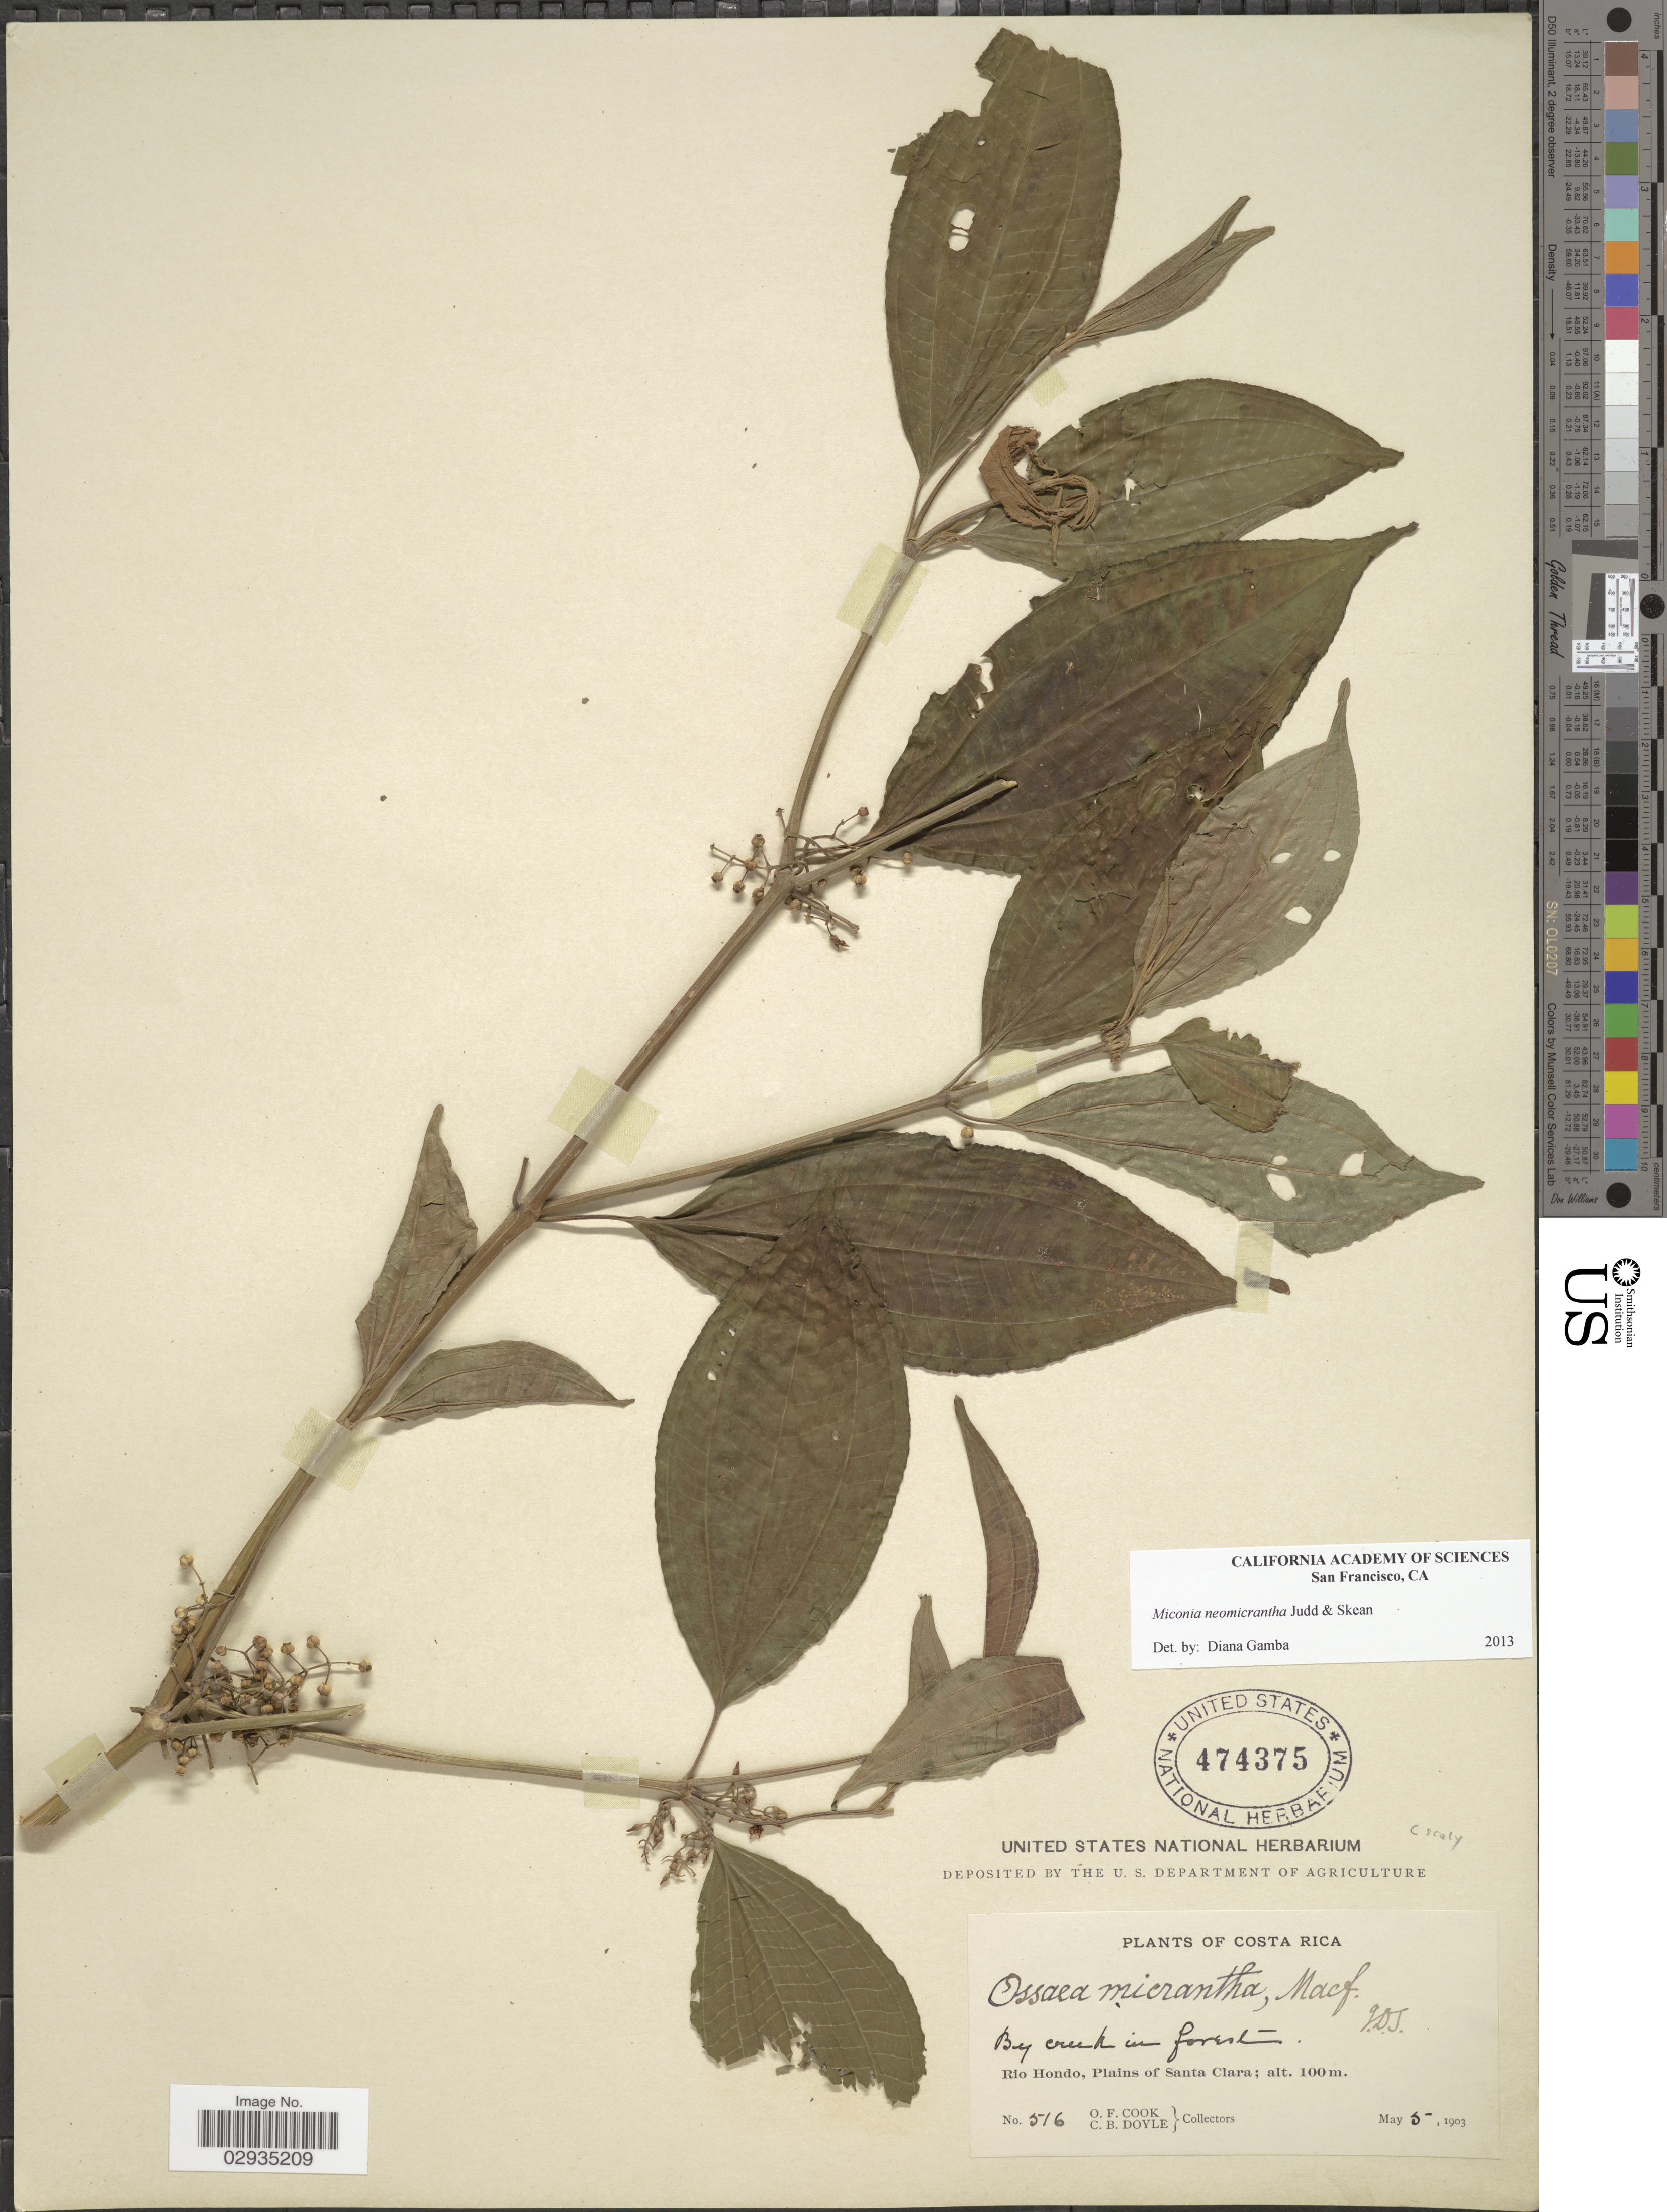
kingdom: Plantae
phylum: Tracheophyta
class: Magnoliopsida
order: Myrtales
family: Melastomataceae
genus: Miconia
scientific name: Miconia neomicrantha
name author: Judd & Skean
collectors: O. F. Cook & C. Doyle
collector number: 516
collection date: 1903-05-05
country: Costa Rica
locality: Rio Hondo, Plains of Santa Clara.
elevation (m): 100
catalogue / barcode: US 474375